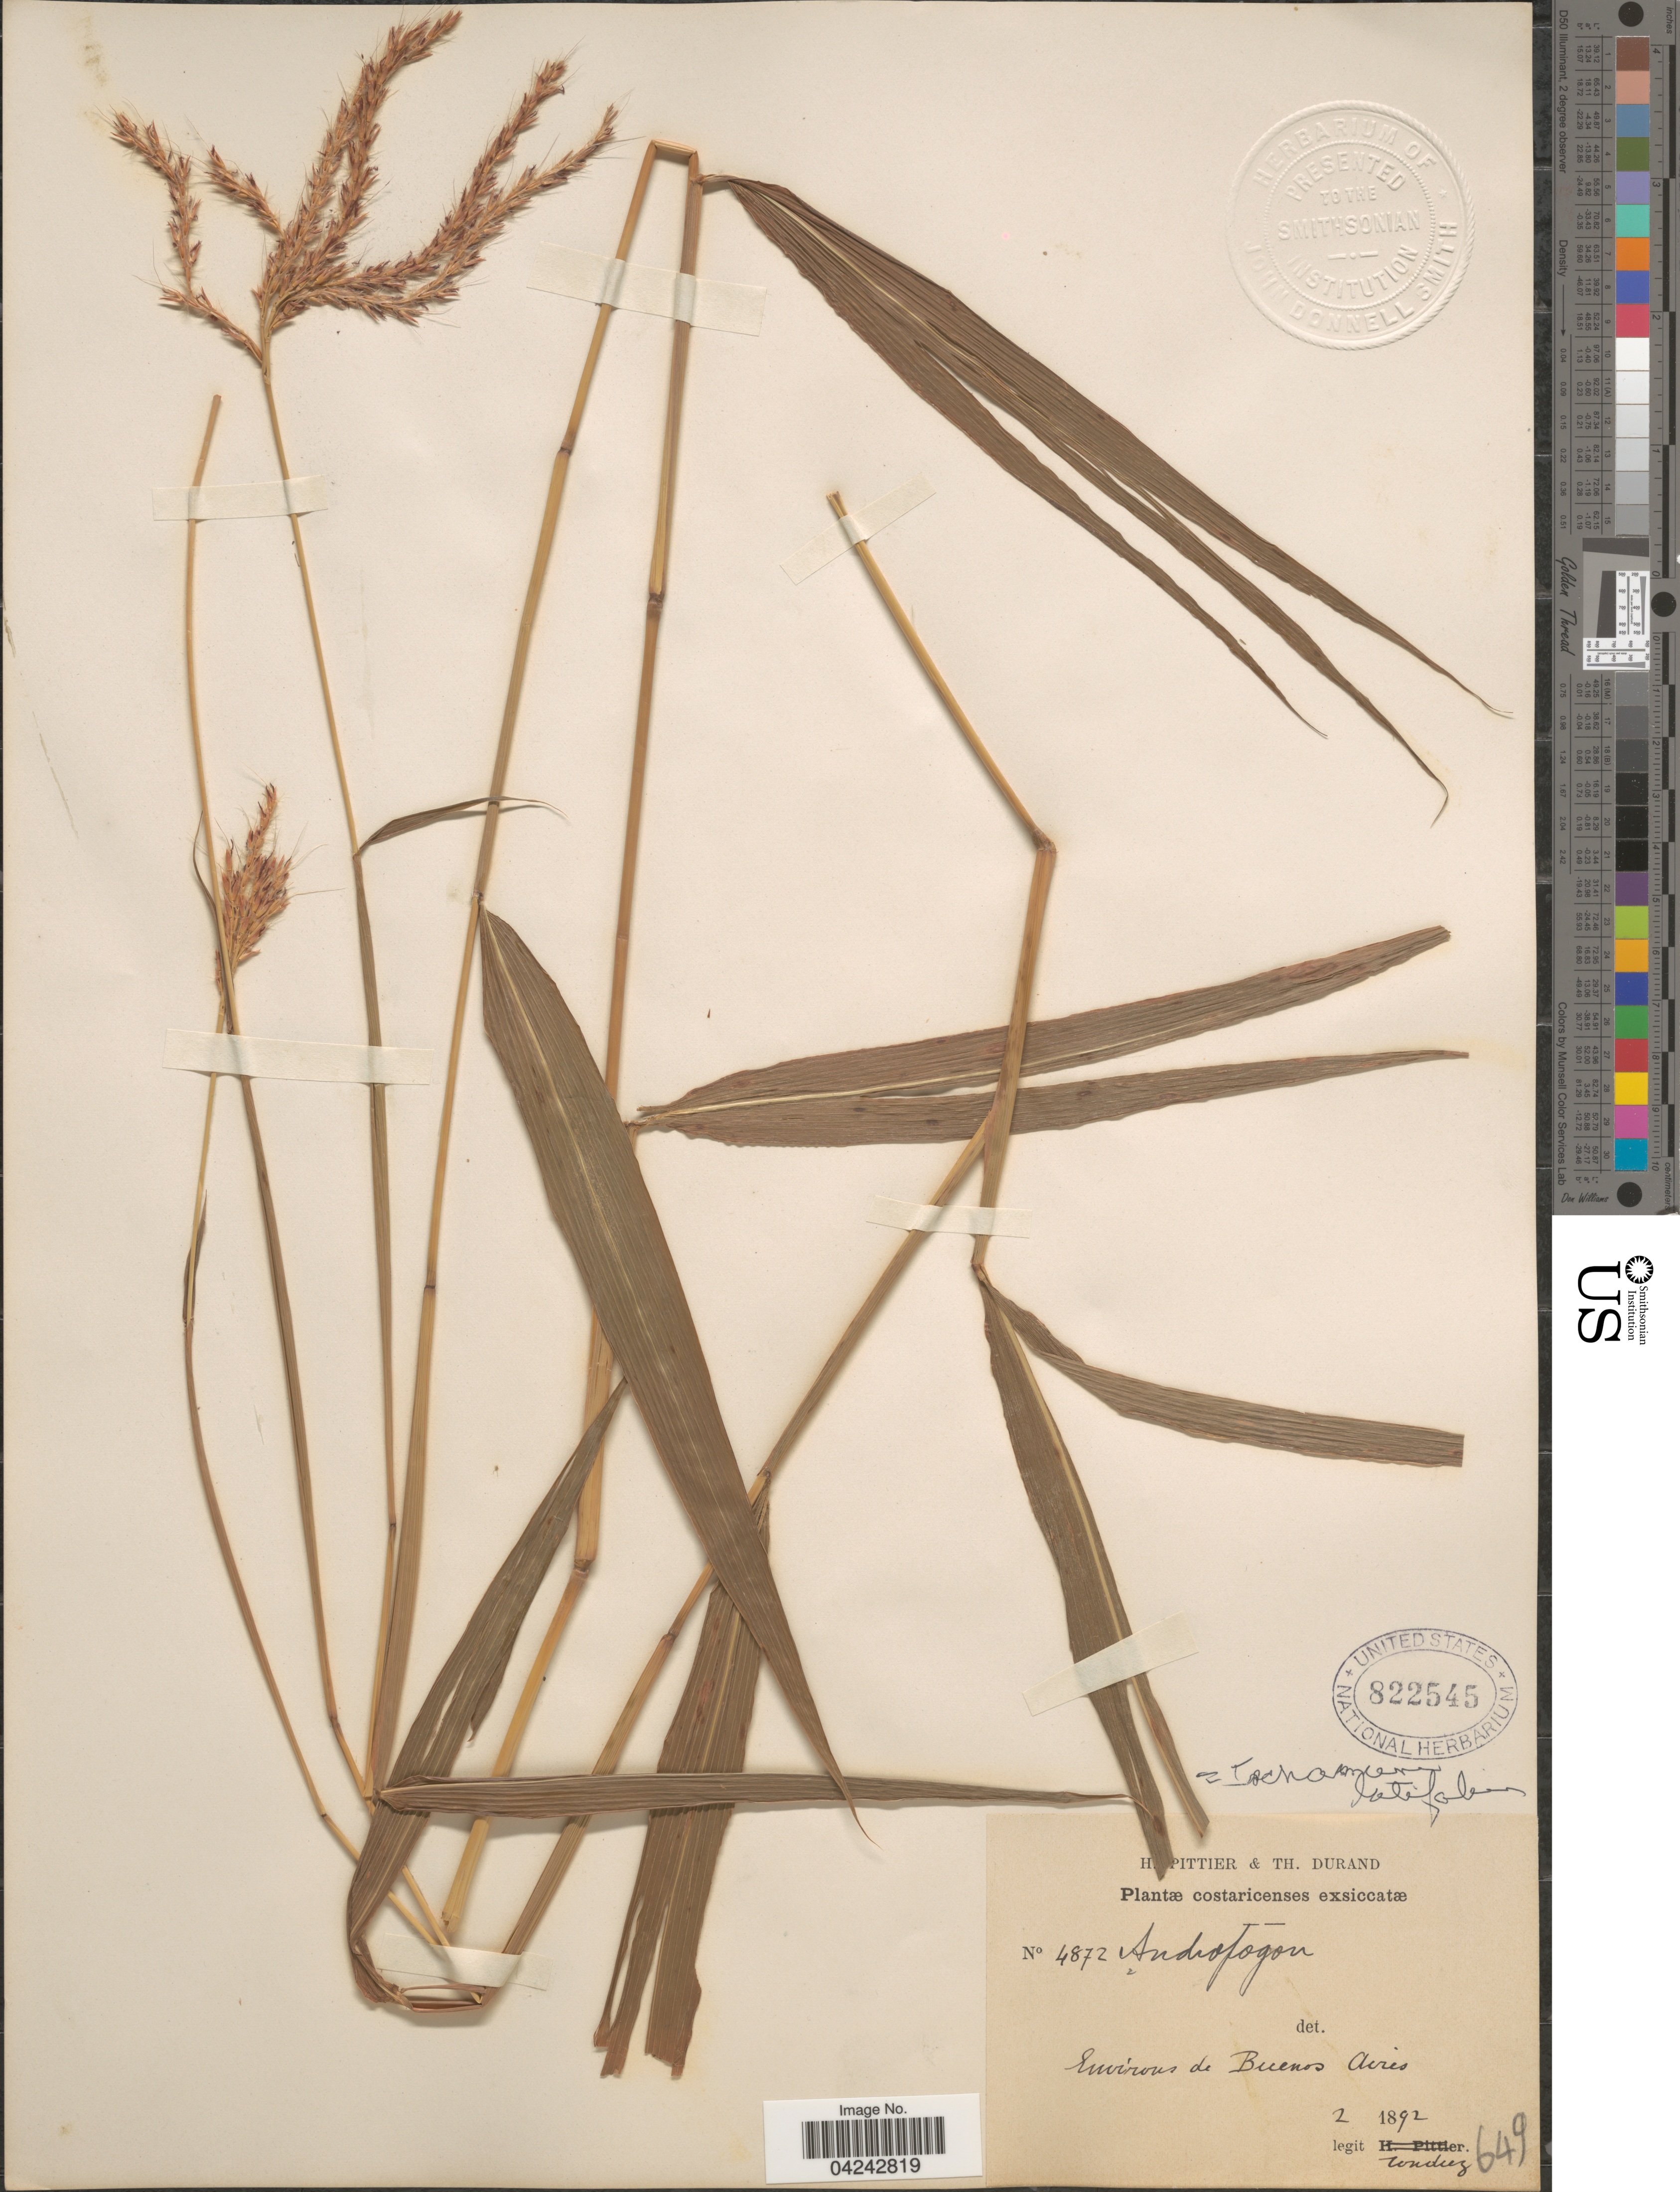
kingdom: Plantae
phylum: Tracheophyta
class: Liliopsida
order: Poales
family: Poaceae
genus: Ischaemum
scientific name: Ischaemum latifolium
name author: (Spreng.) Kunth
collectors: Tonduz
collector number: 4872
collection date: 1892-02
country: Costa Rica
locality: Environs de Buenos Aires.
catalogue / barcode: US 822545